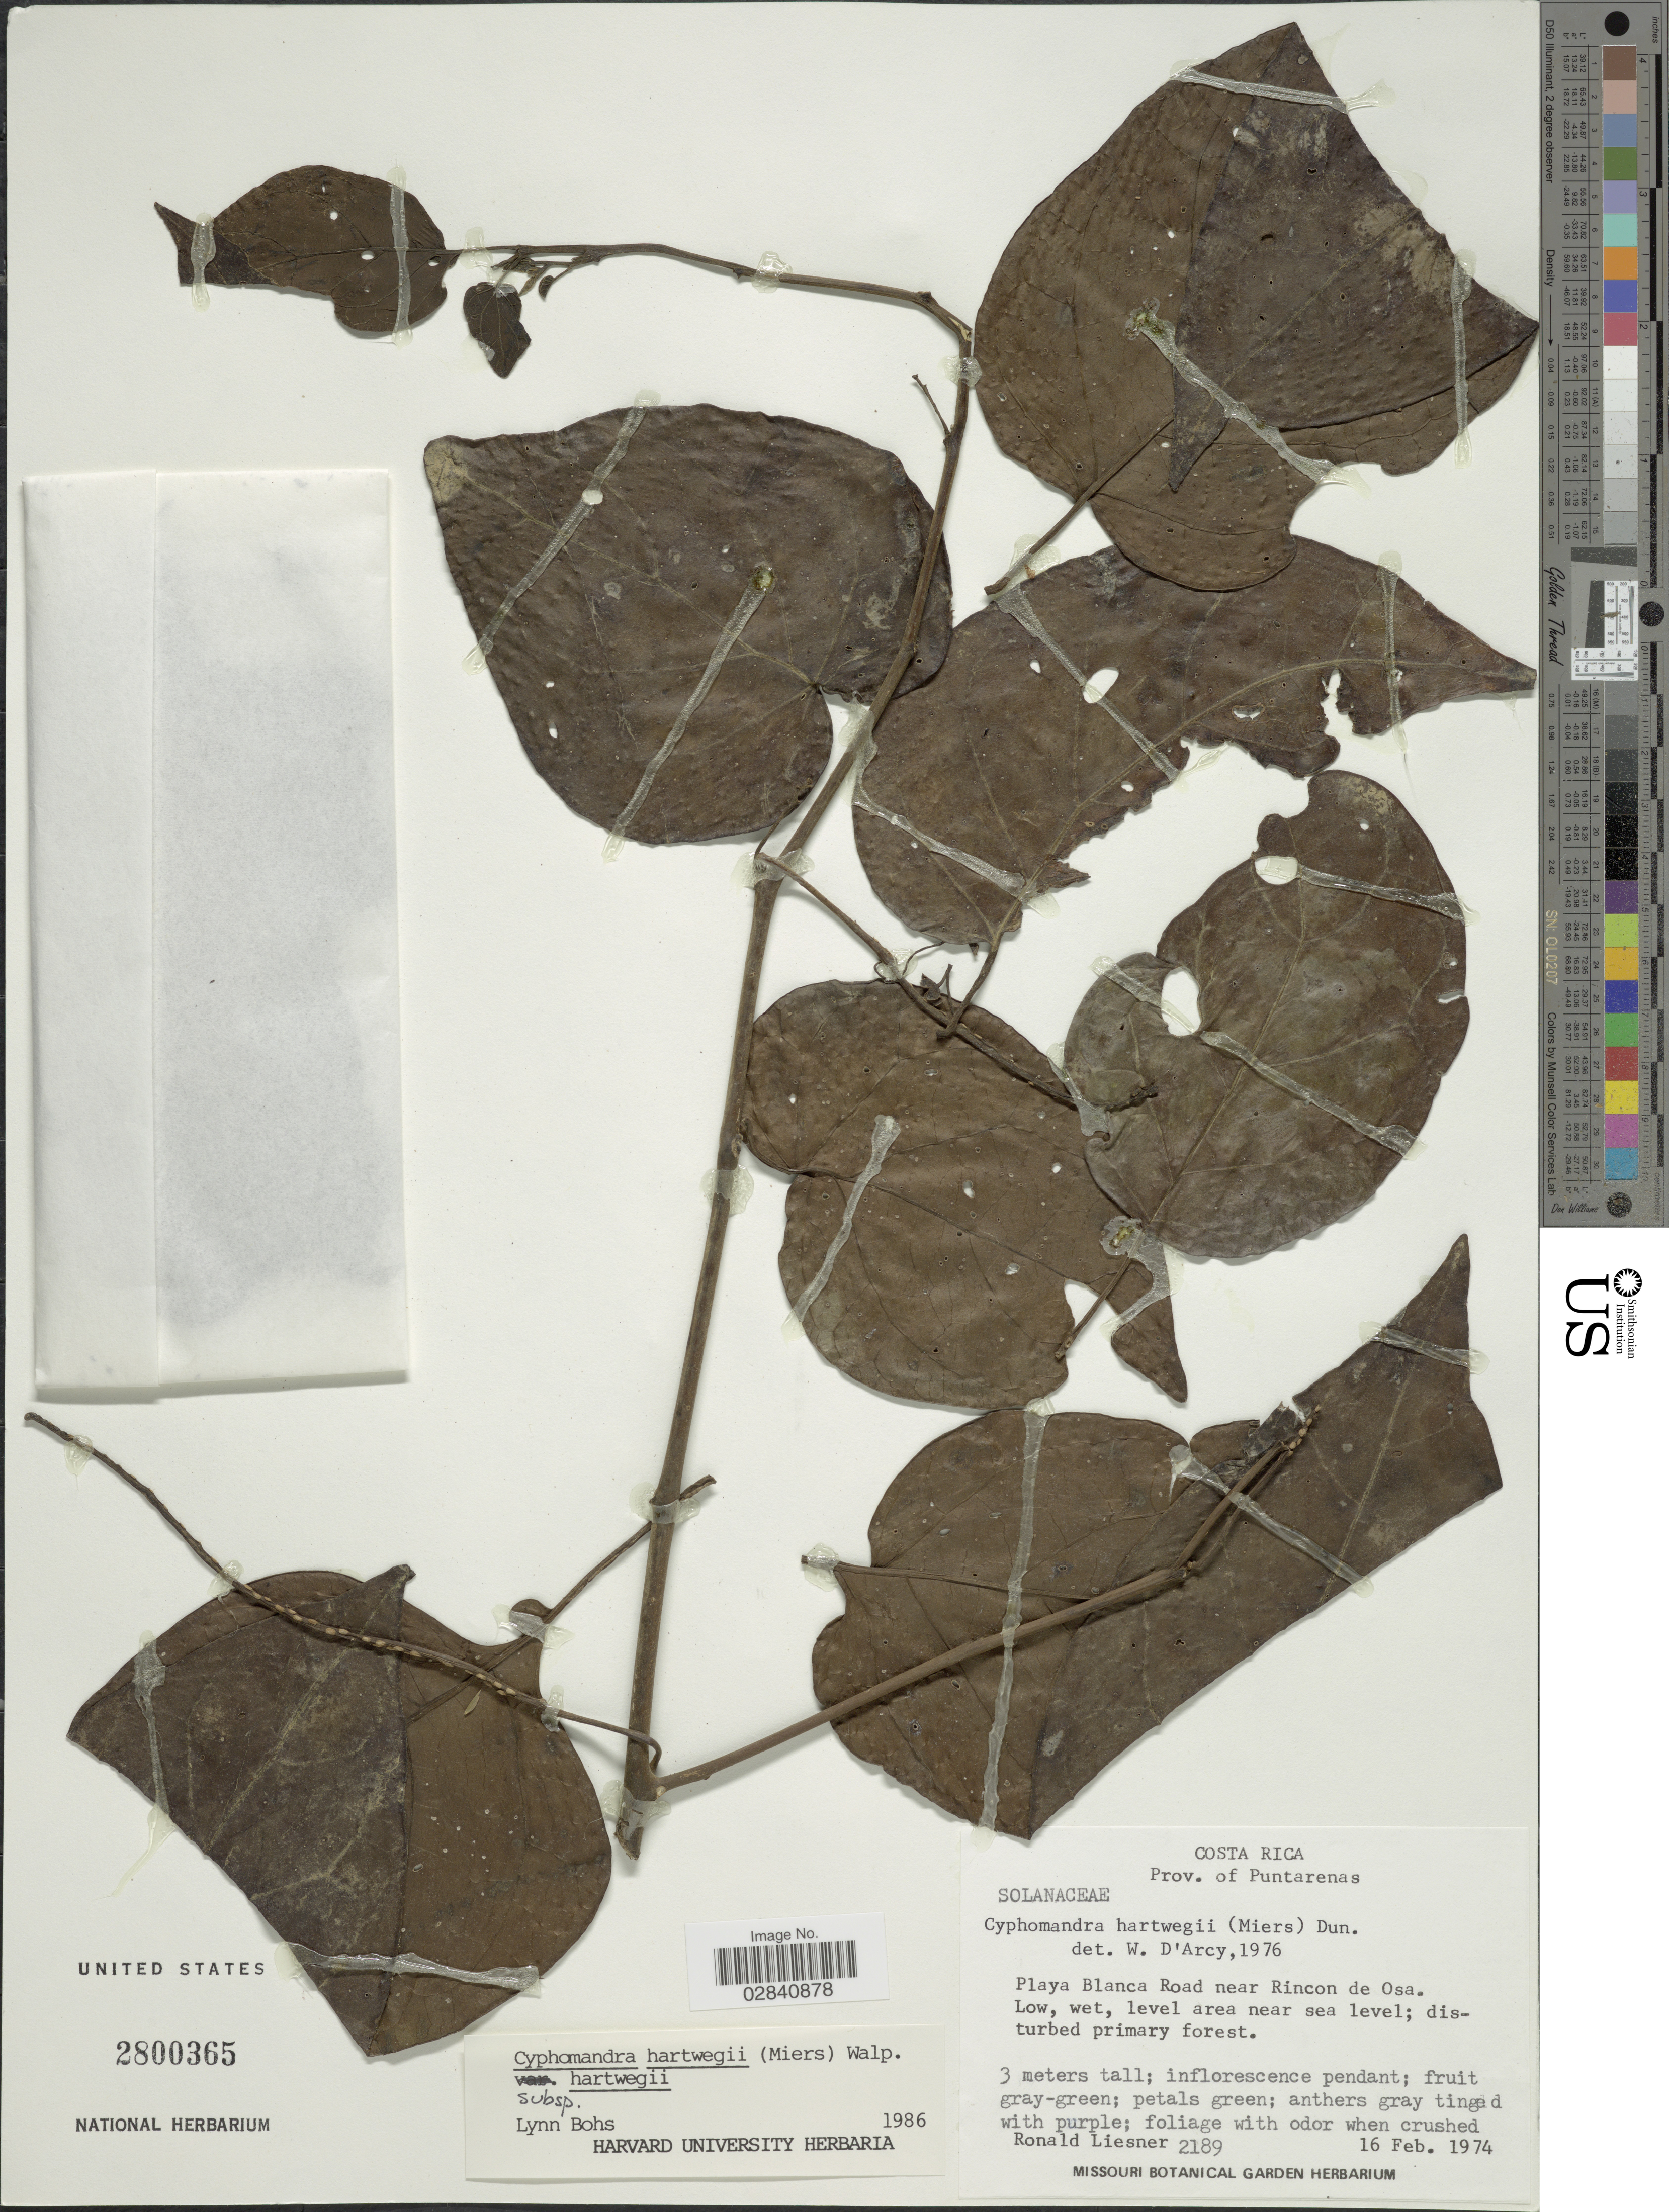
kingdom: Plantae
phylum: Tracheophyta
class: Magnoliopsida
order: Solanales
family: Solanaceae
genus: Cyphomandra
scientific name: Cyphomandra hartwegii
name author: (Miers) Sendtn. ex Walp.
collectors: R. L. Liesner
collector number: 2189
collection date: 1974-02-16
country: Costa Rica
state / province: Puntarenas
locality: Playa Blanca Road near Rincon de Osa.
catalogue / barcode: US 2800365